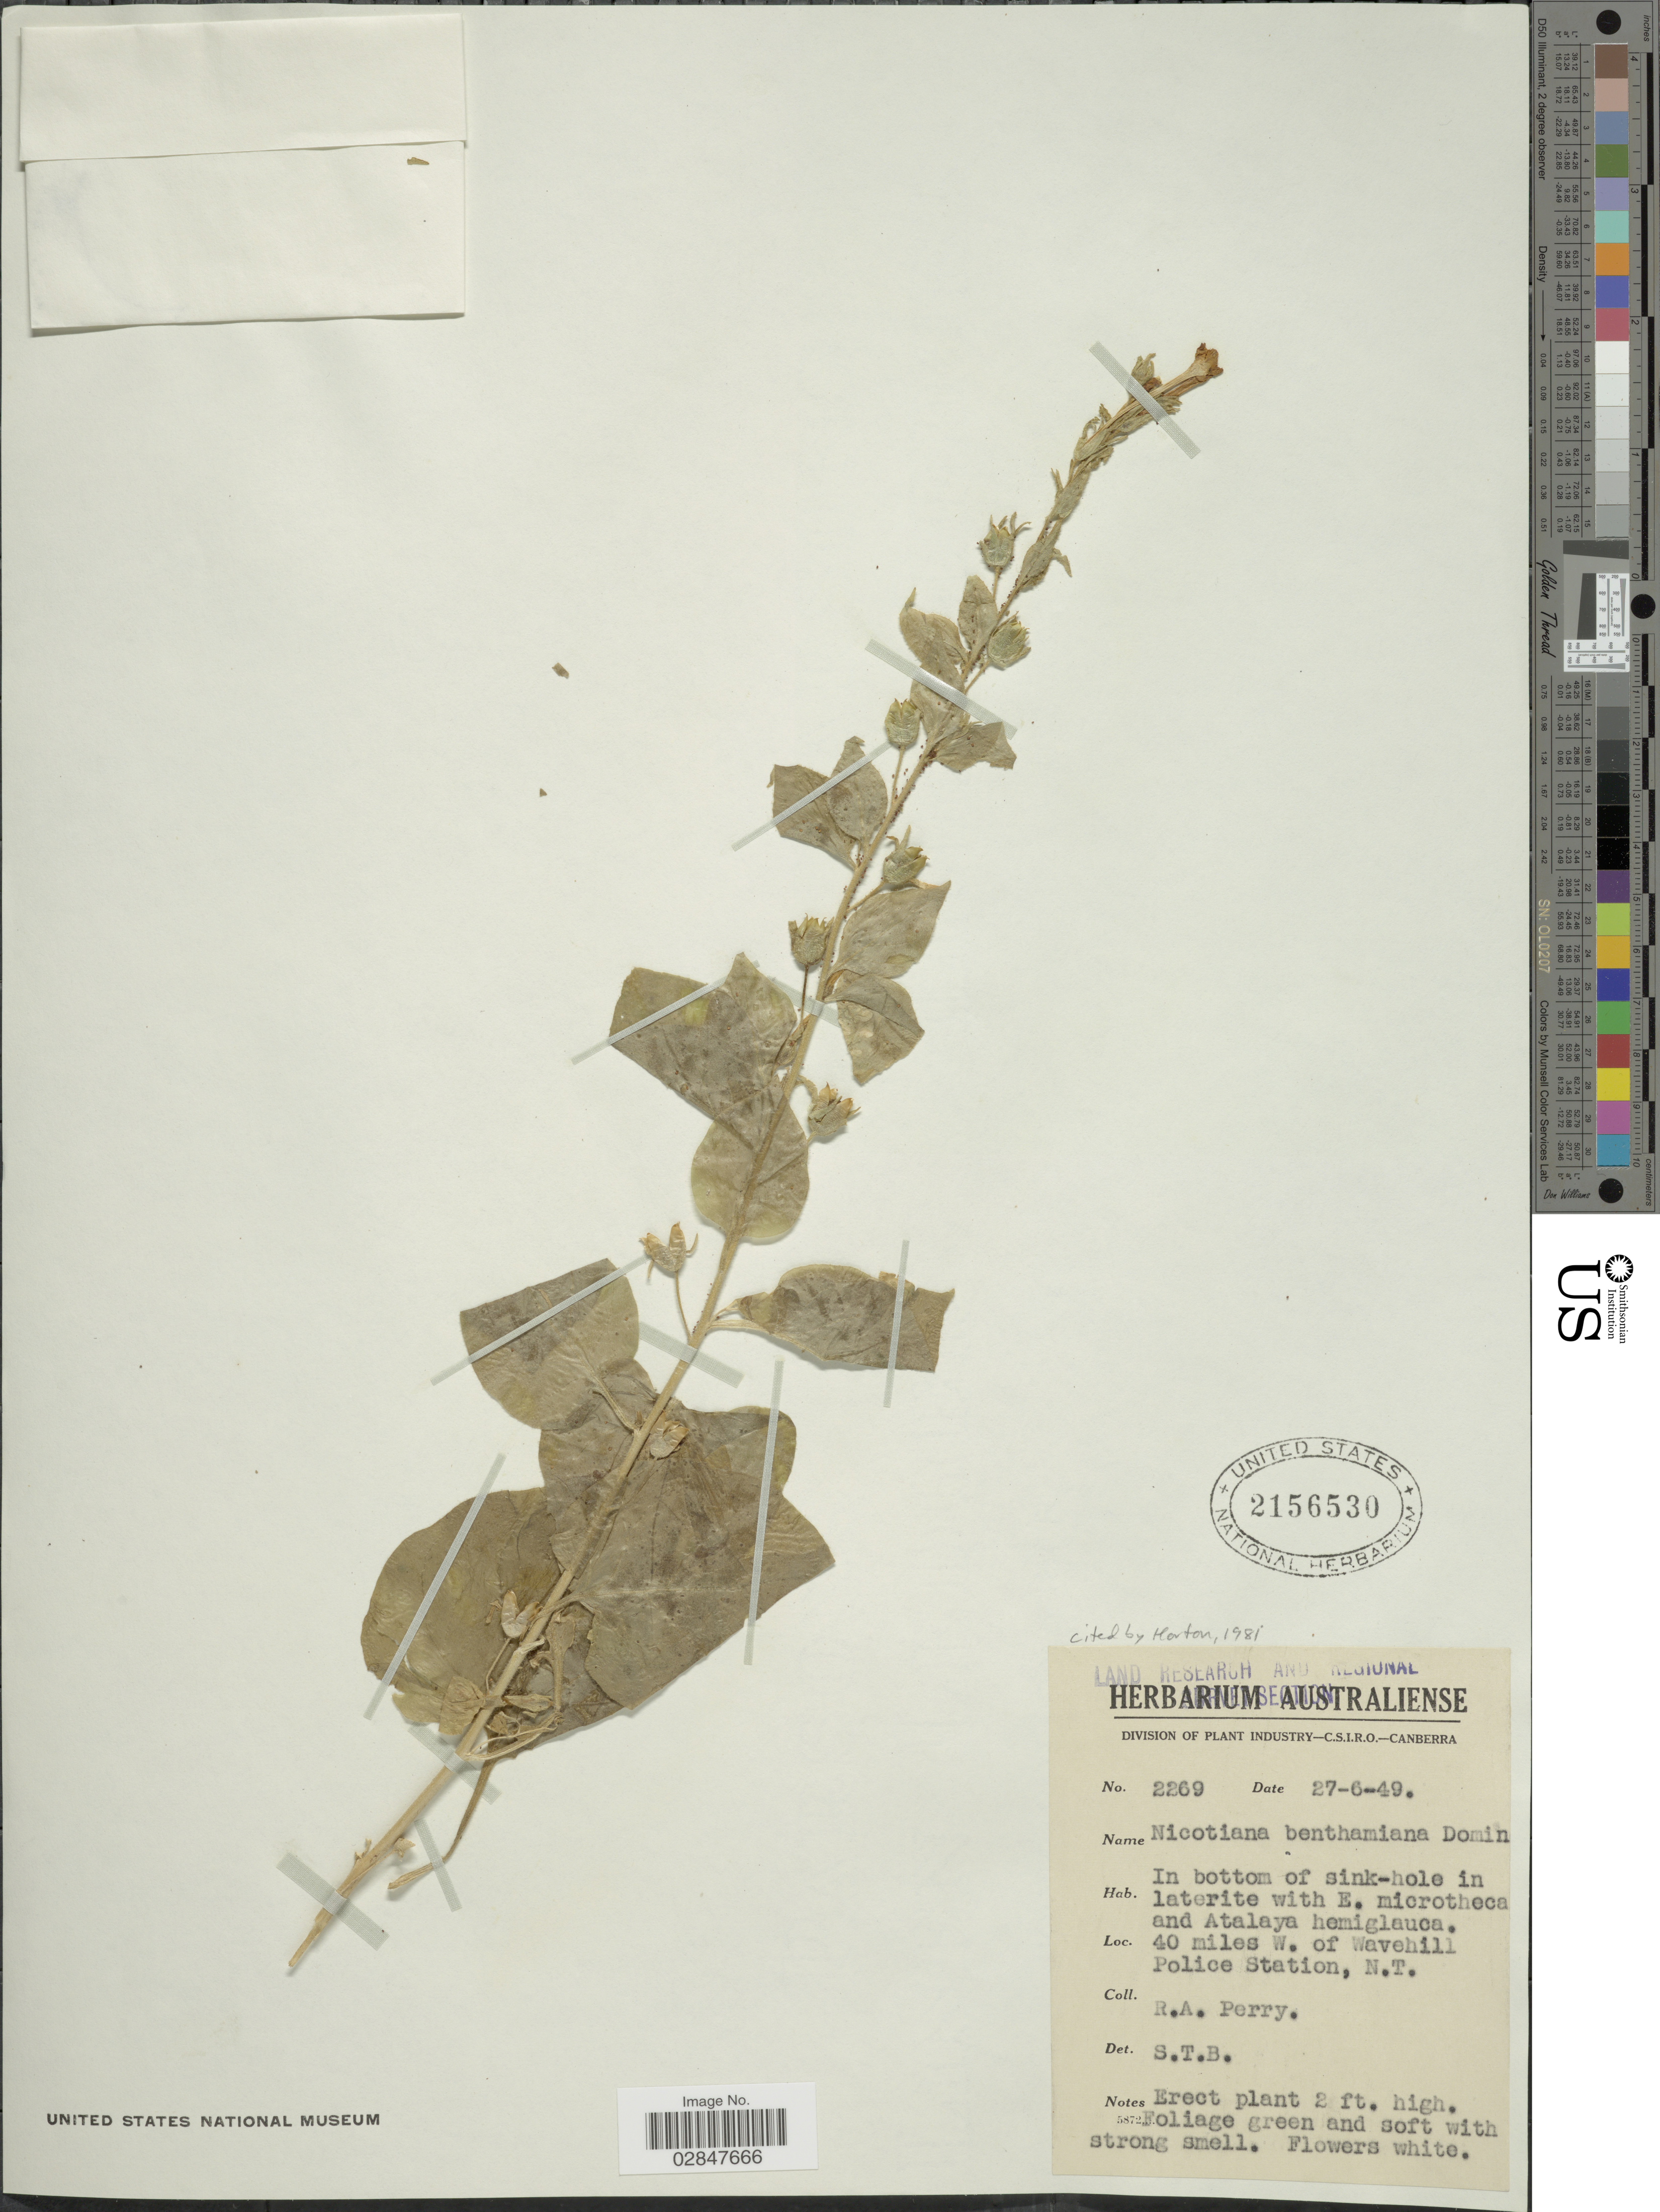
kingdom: Plantae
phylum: Tracheophyta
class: Magnoliopsida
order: Solanales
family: Solanaceae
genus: Nicotiana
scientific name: Nicotiana benthamiana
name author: Domin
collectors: Perry, R. A.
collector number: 2269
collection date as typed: Transcribed d/m/y: 27/6/49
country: Australia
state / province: Northern Territory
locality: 40 miles W. of Wavehill Police Station, N. T.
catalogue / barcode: US 2156530